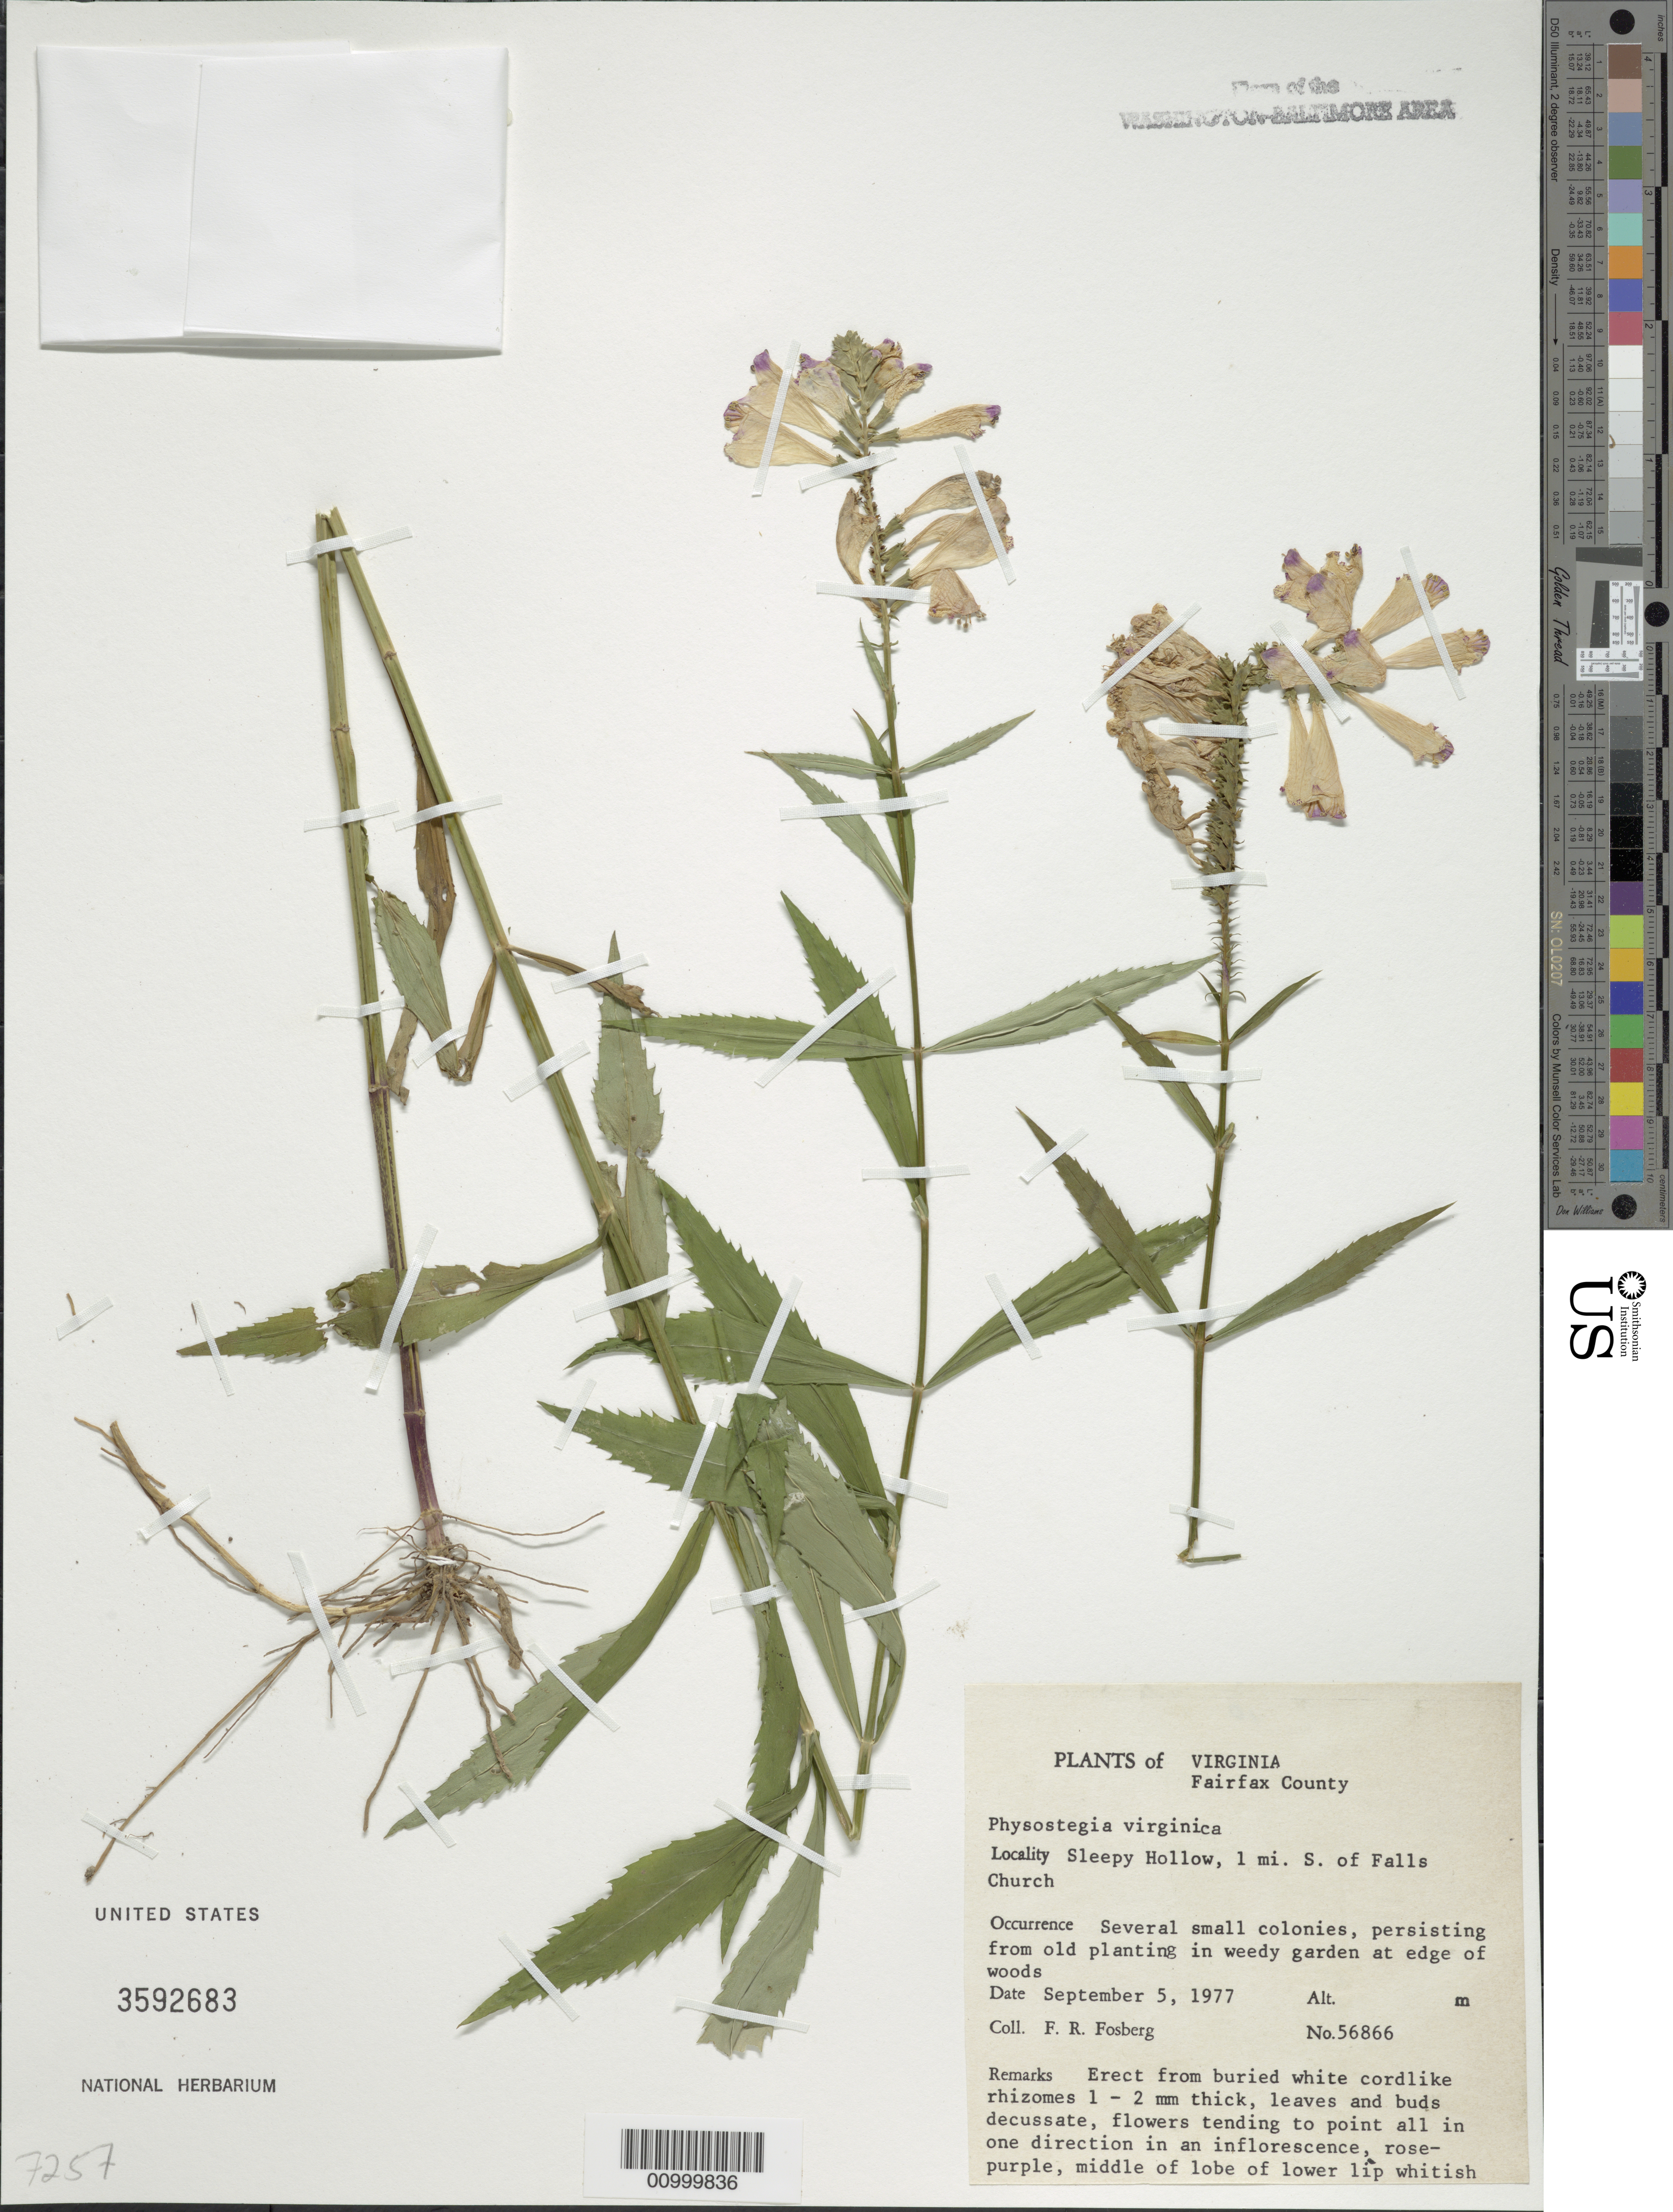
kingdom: Plantae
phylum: Tracheophyta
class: Magnoliopsida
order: Lamiales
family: Lamiaceae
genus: Physostegia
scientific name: Physostegia virginiana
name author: (L.) Benth.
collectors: F. R. Fosberg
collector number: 56866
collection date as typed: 5 Sep 1977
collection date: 1977-09-05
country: United States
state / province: Virginia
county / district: Fairfax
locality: Sleepy Hollow Park, 1 mi. S of Falls Church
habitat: several small colonies, persisting from old planting in weedy garden at edge of woods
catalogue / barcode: US 3592683